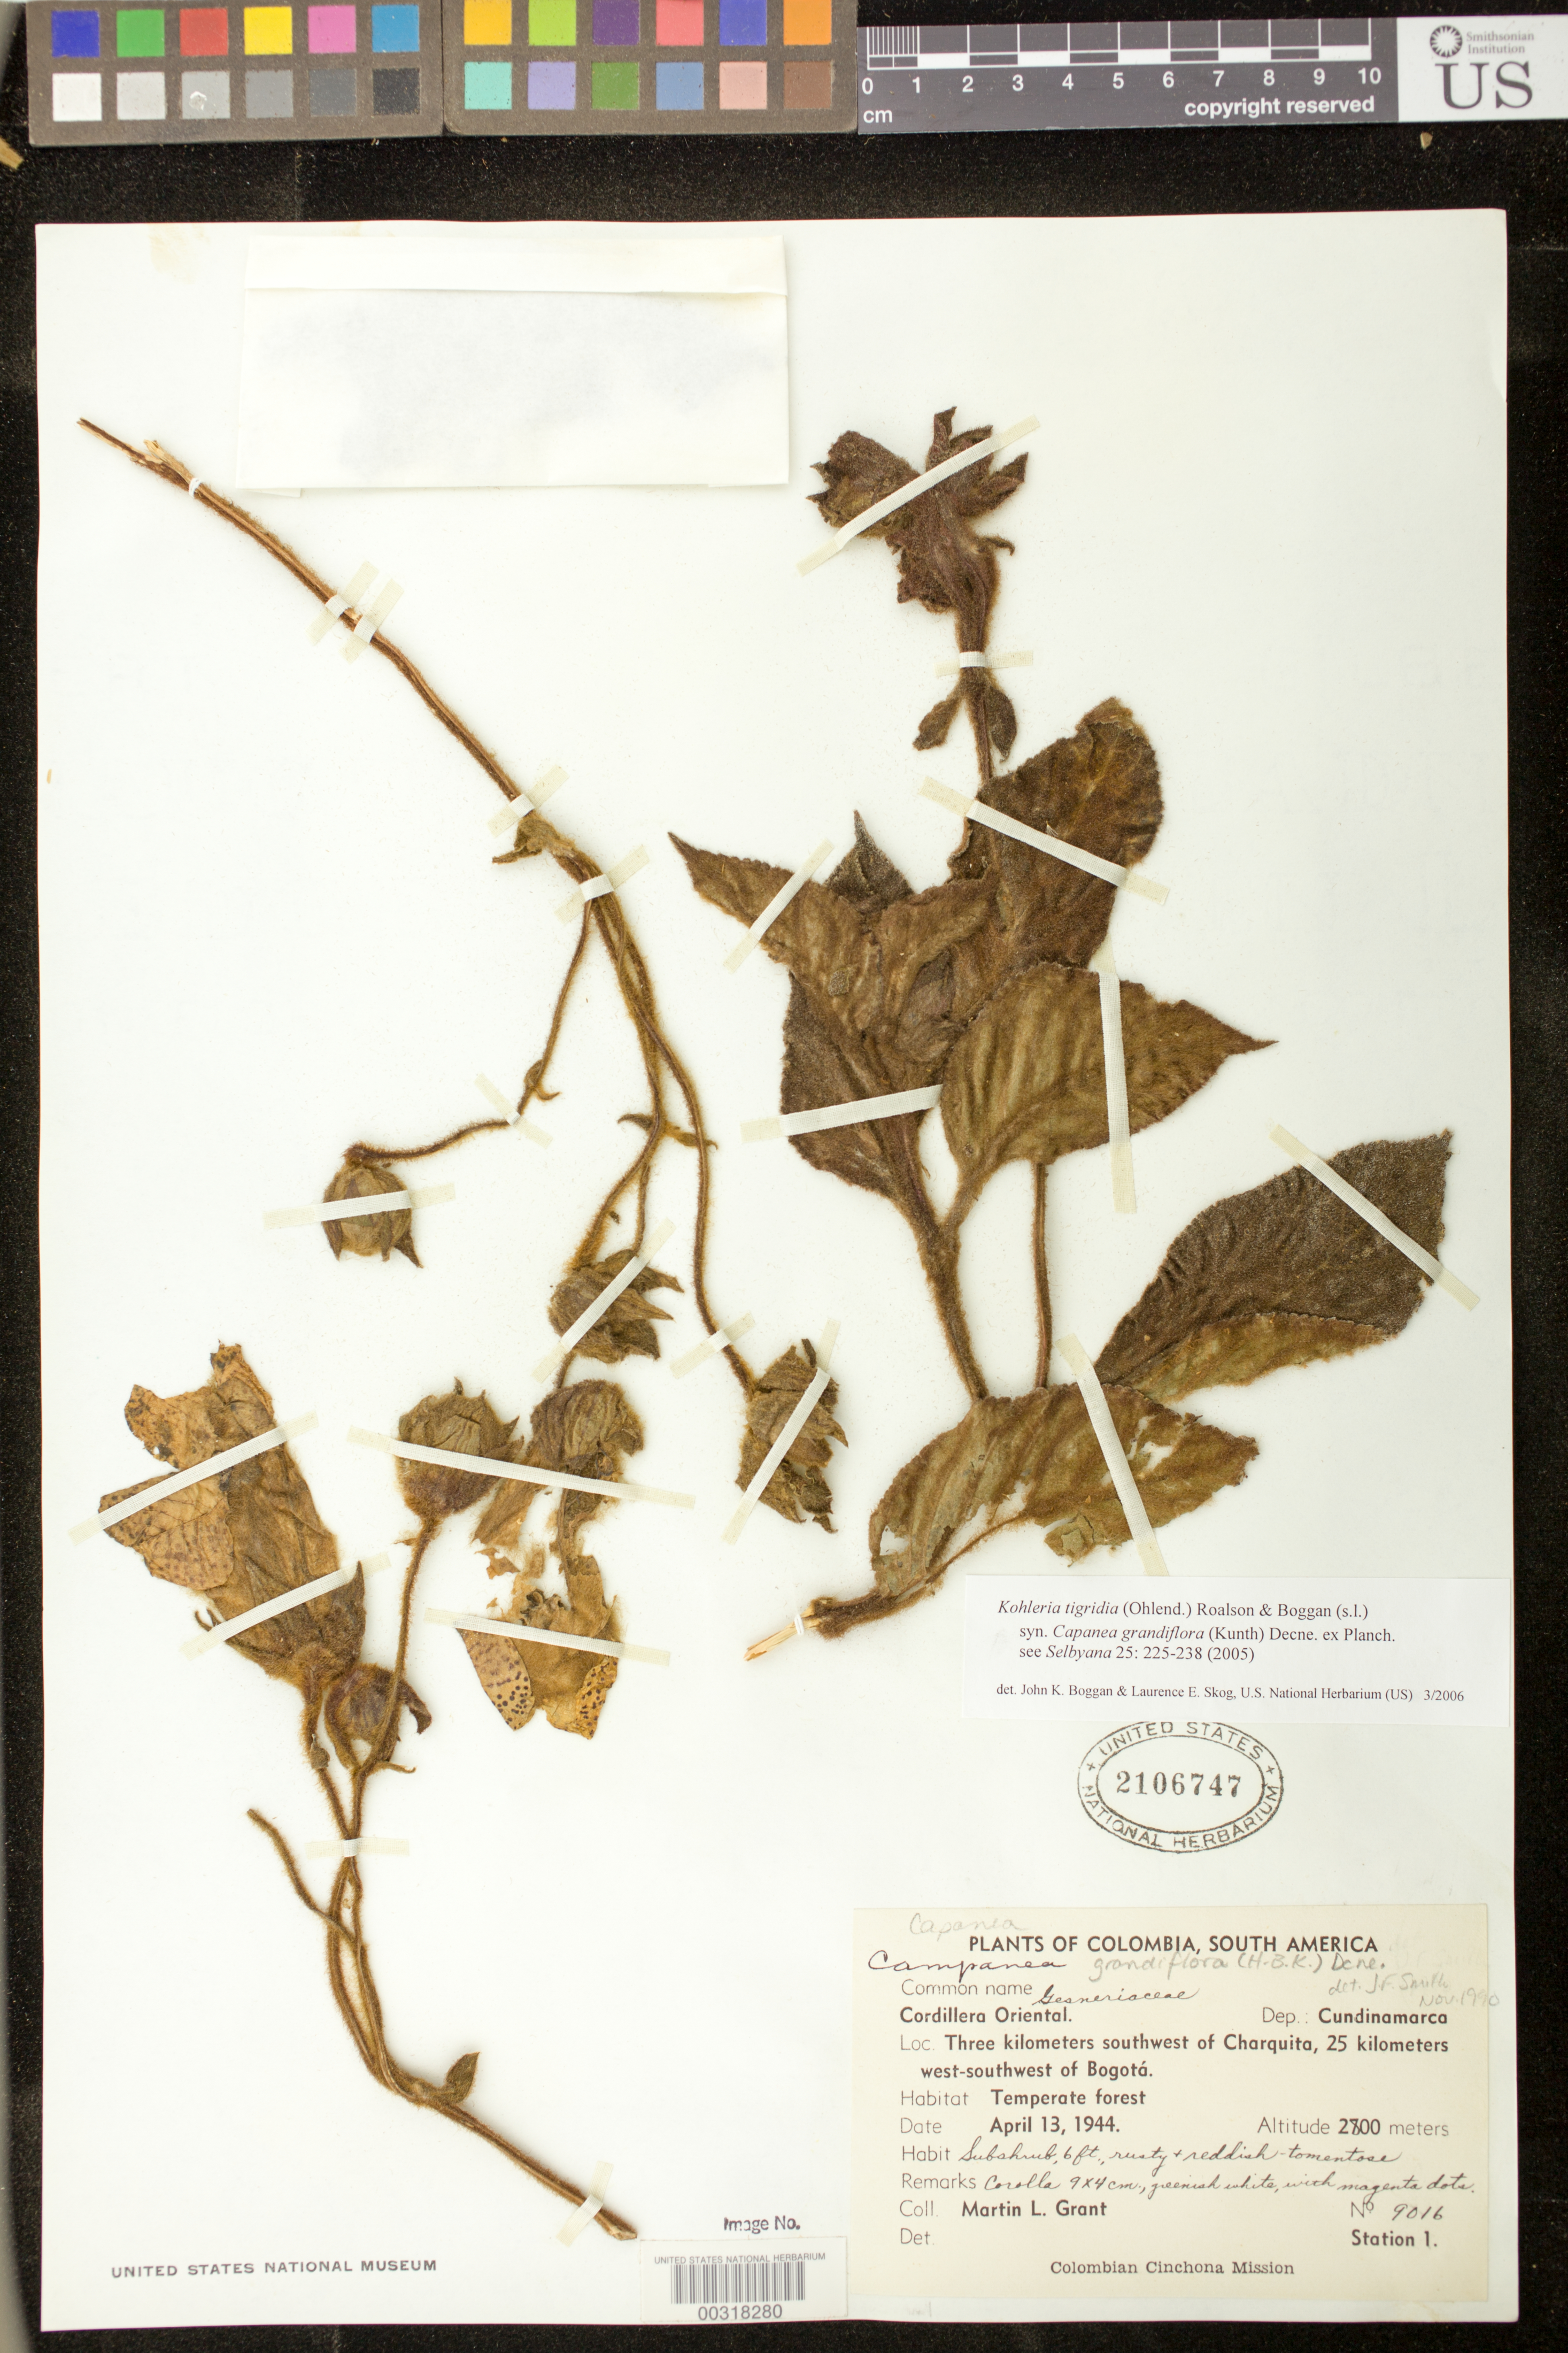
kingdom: Plantae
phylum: Tracheophyta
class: Magnoliopsida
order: Lamiales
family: Gesneriaceae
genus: Kohleria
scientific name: Kohleria tigridia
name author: (Ohlend.) Roalson & Boggan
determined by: Boggan, J. K.; Skog, L. E.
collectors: M. L. Grant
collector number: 9016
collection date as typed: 13 Apr 1944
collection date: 1944-04-13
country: Colombia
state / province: Cundinamarca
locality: Cordillera Oriental, 3 km SW of Charquita, 25 km W-SW of Bogota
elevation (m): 2800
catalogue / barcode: US 2106747